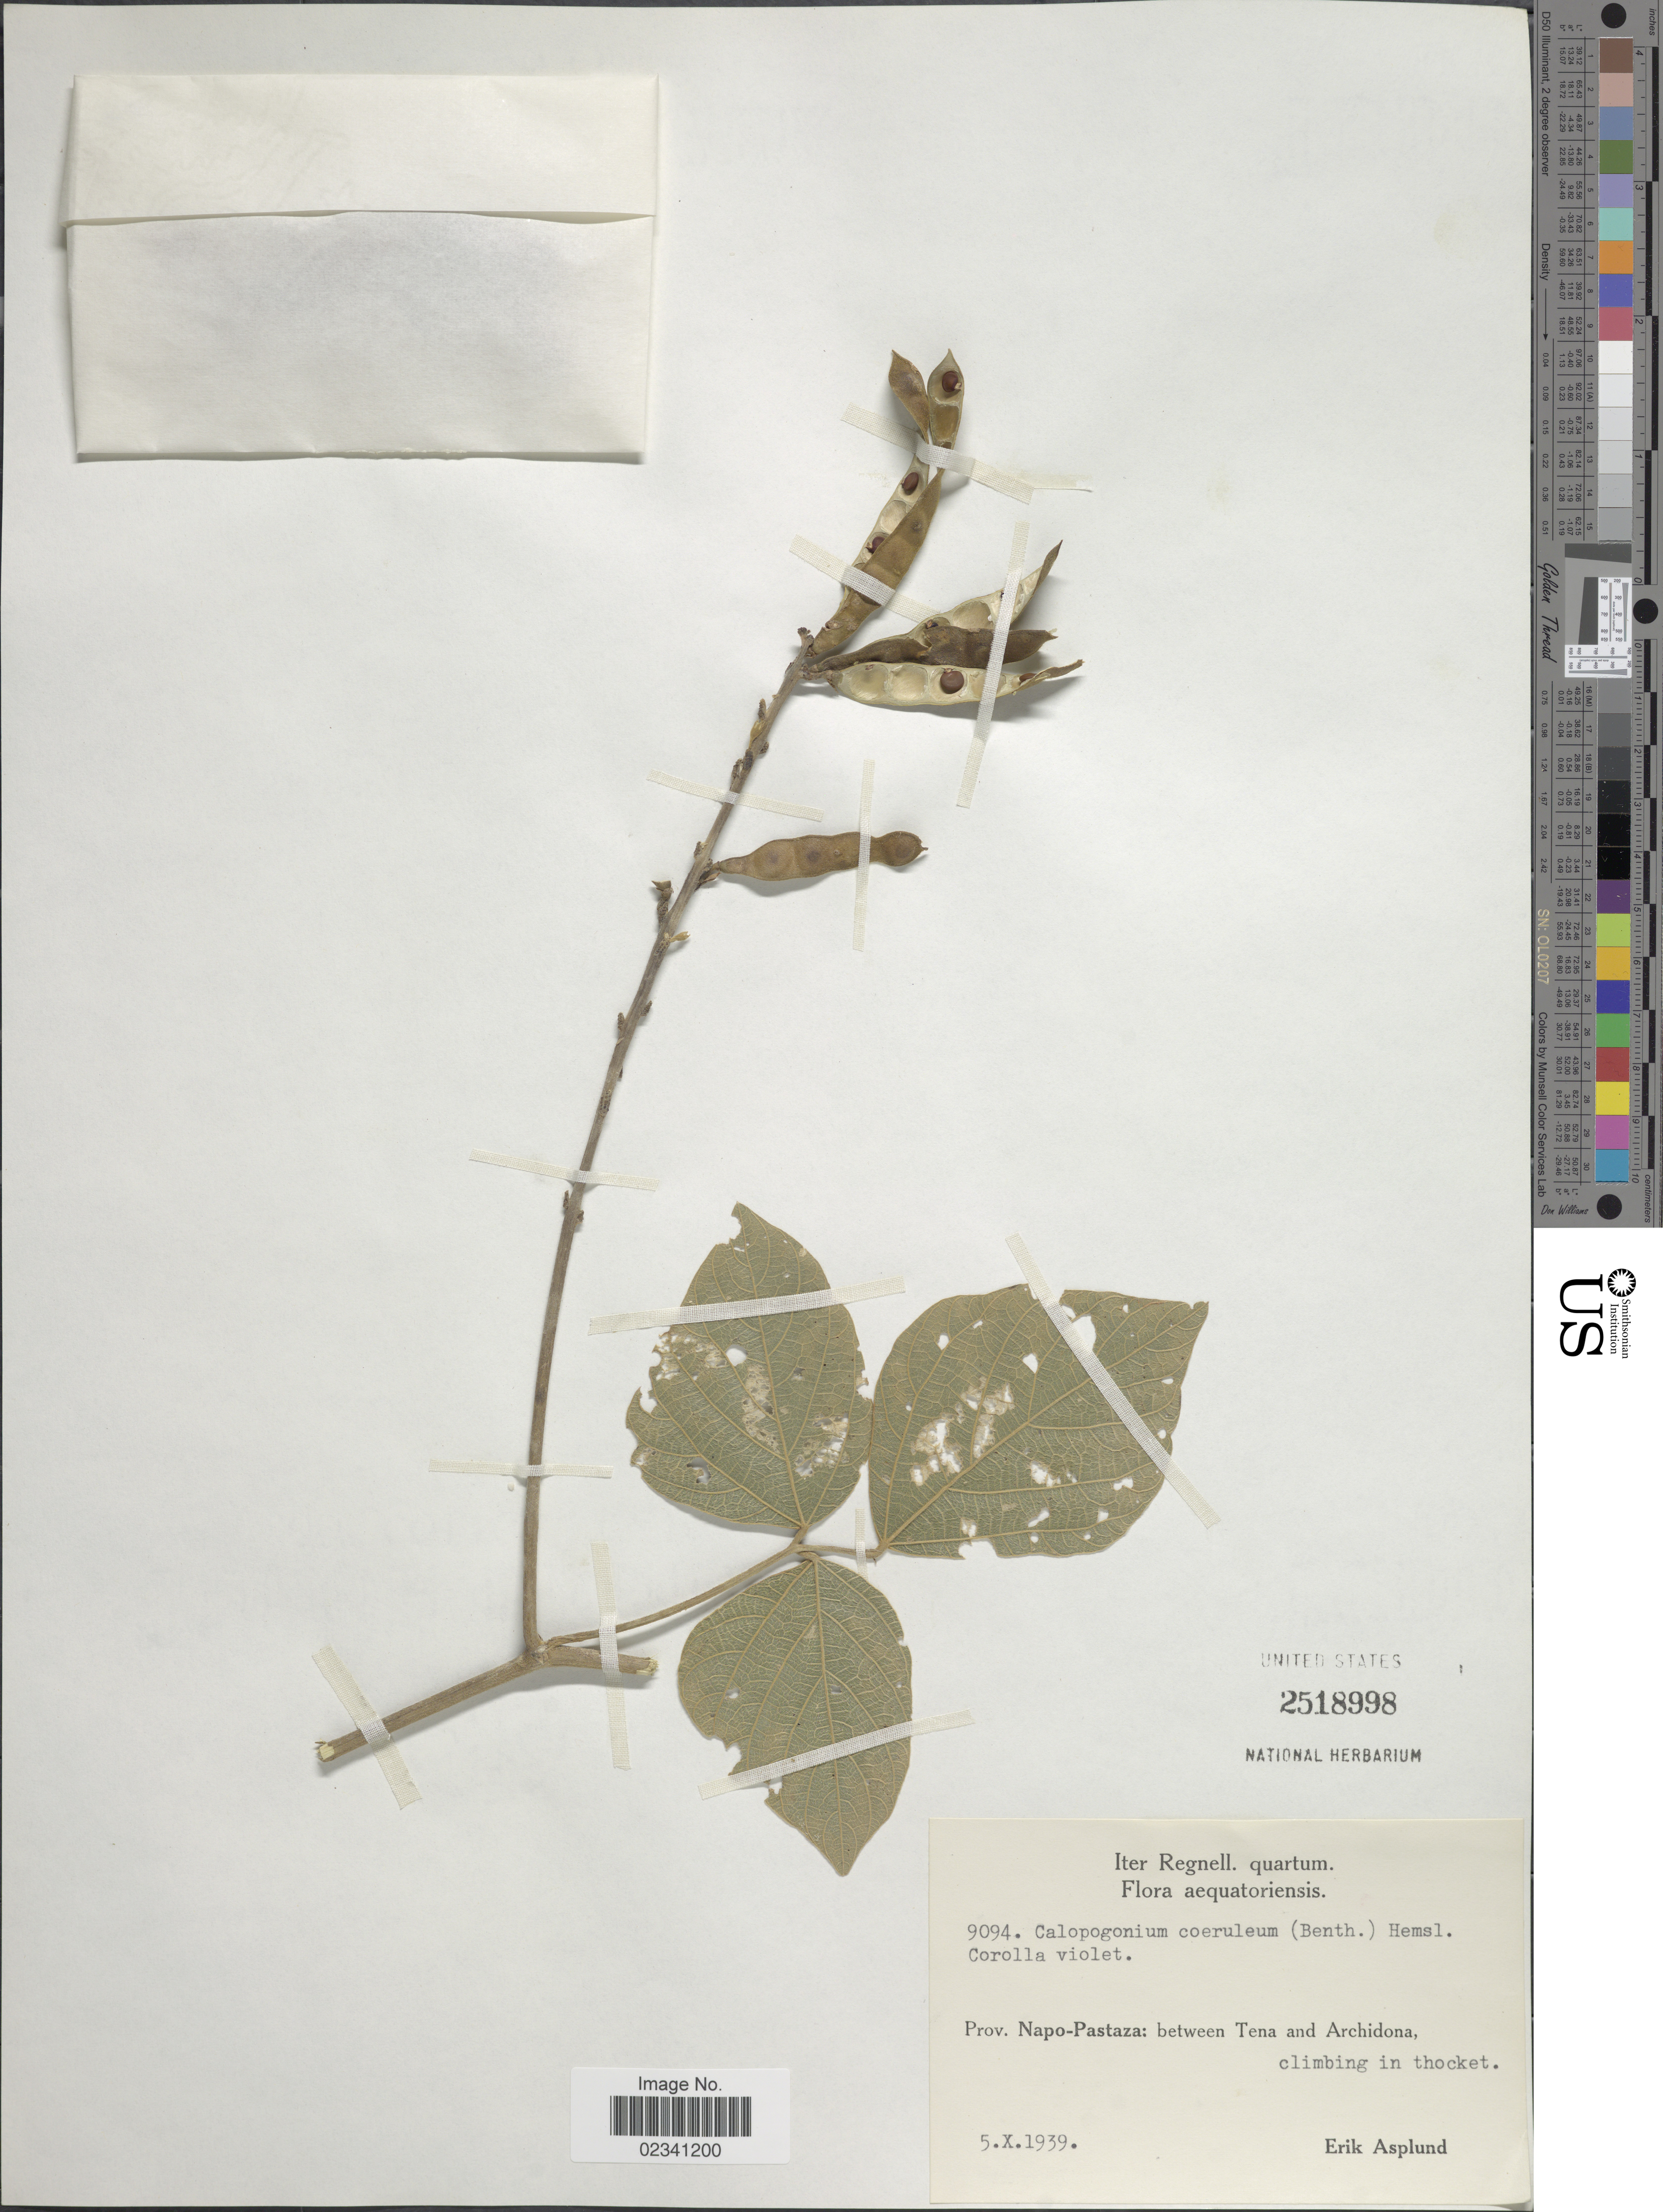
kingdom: Plantae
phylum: Tracheophyta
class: Magnoliopsida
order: Fabales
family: Fabaceae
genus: Calopogonium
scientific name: Calopogonium caeruleum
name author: (Benth.) C. Wright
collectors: E. Asplund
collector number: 9094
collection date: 1939-10-05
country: Peru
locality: Prov. Napo-Pastaza: between Tena and Archidona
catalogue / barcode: US 2518998